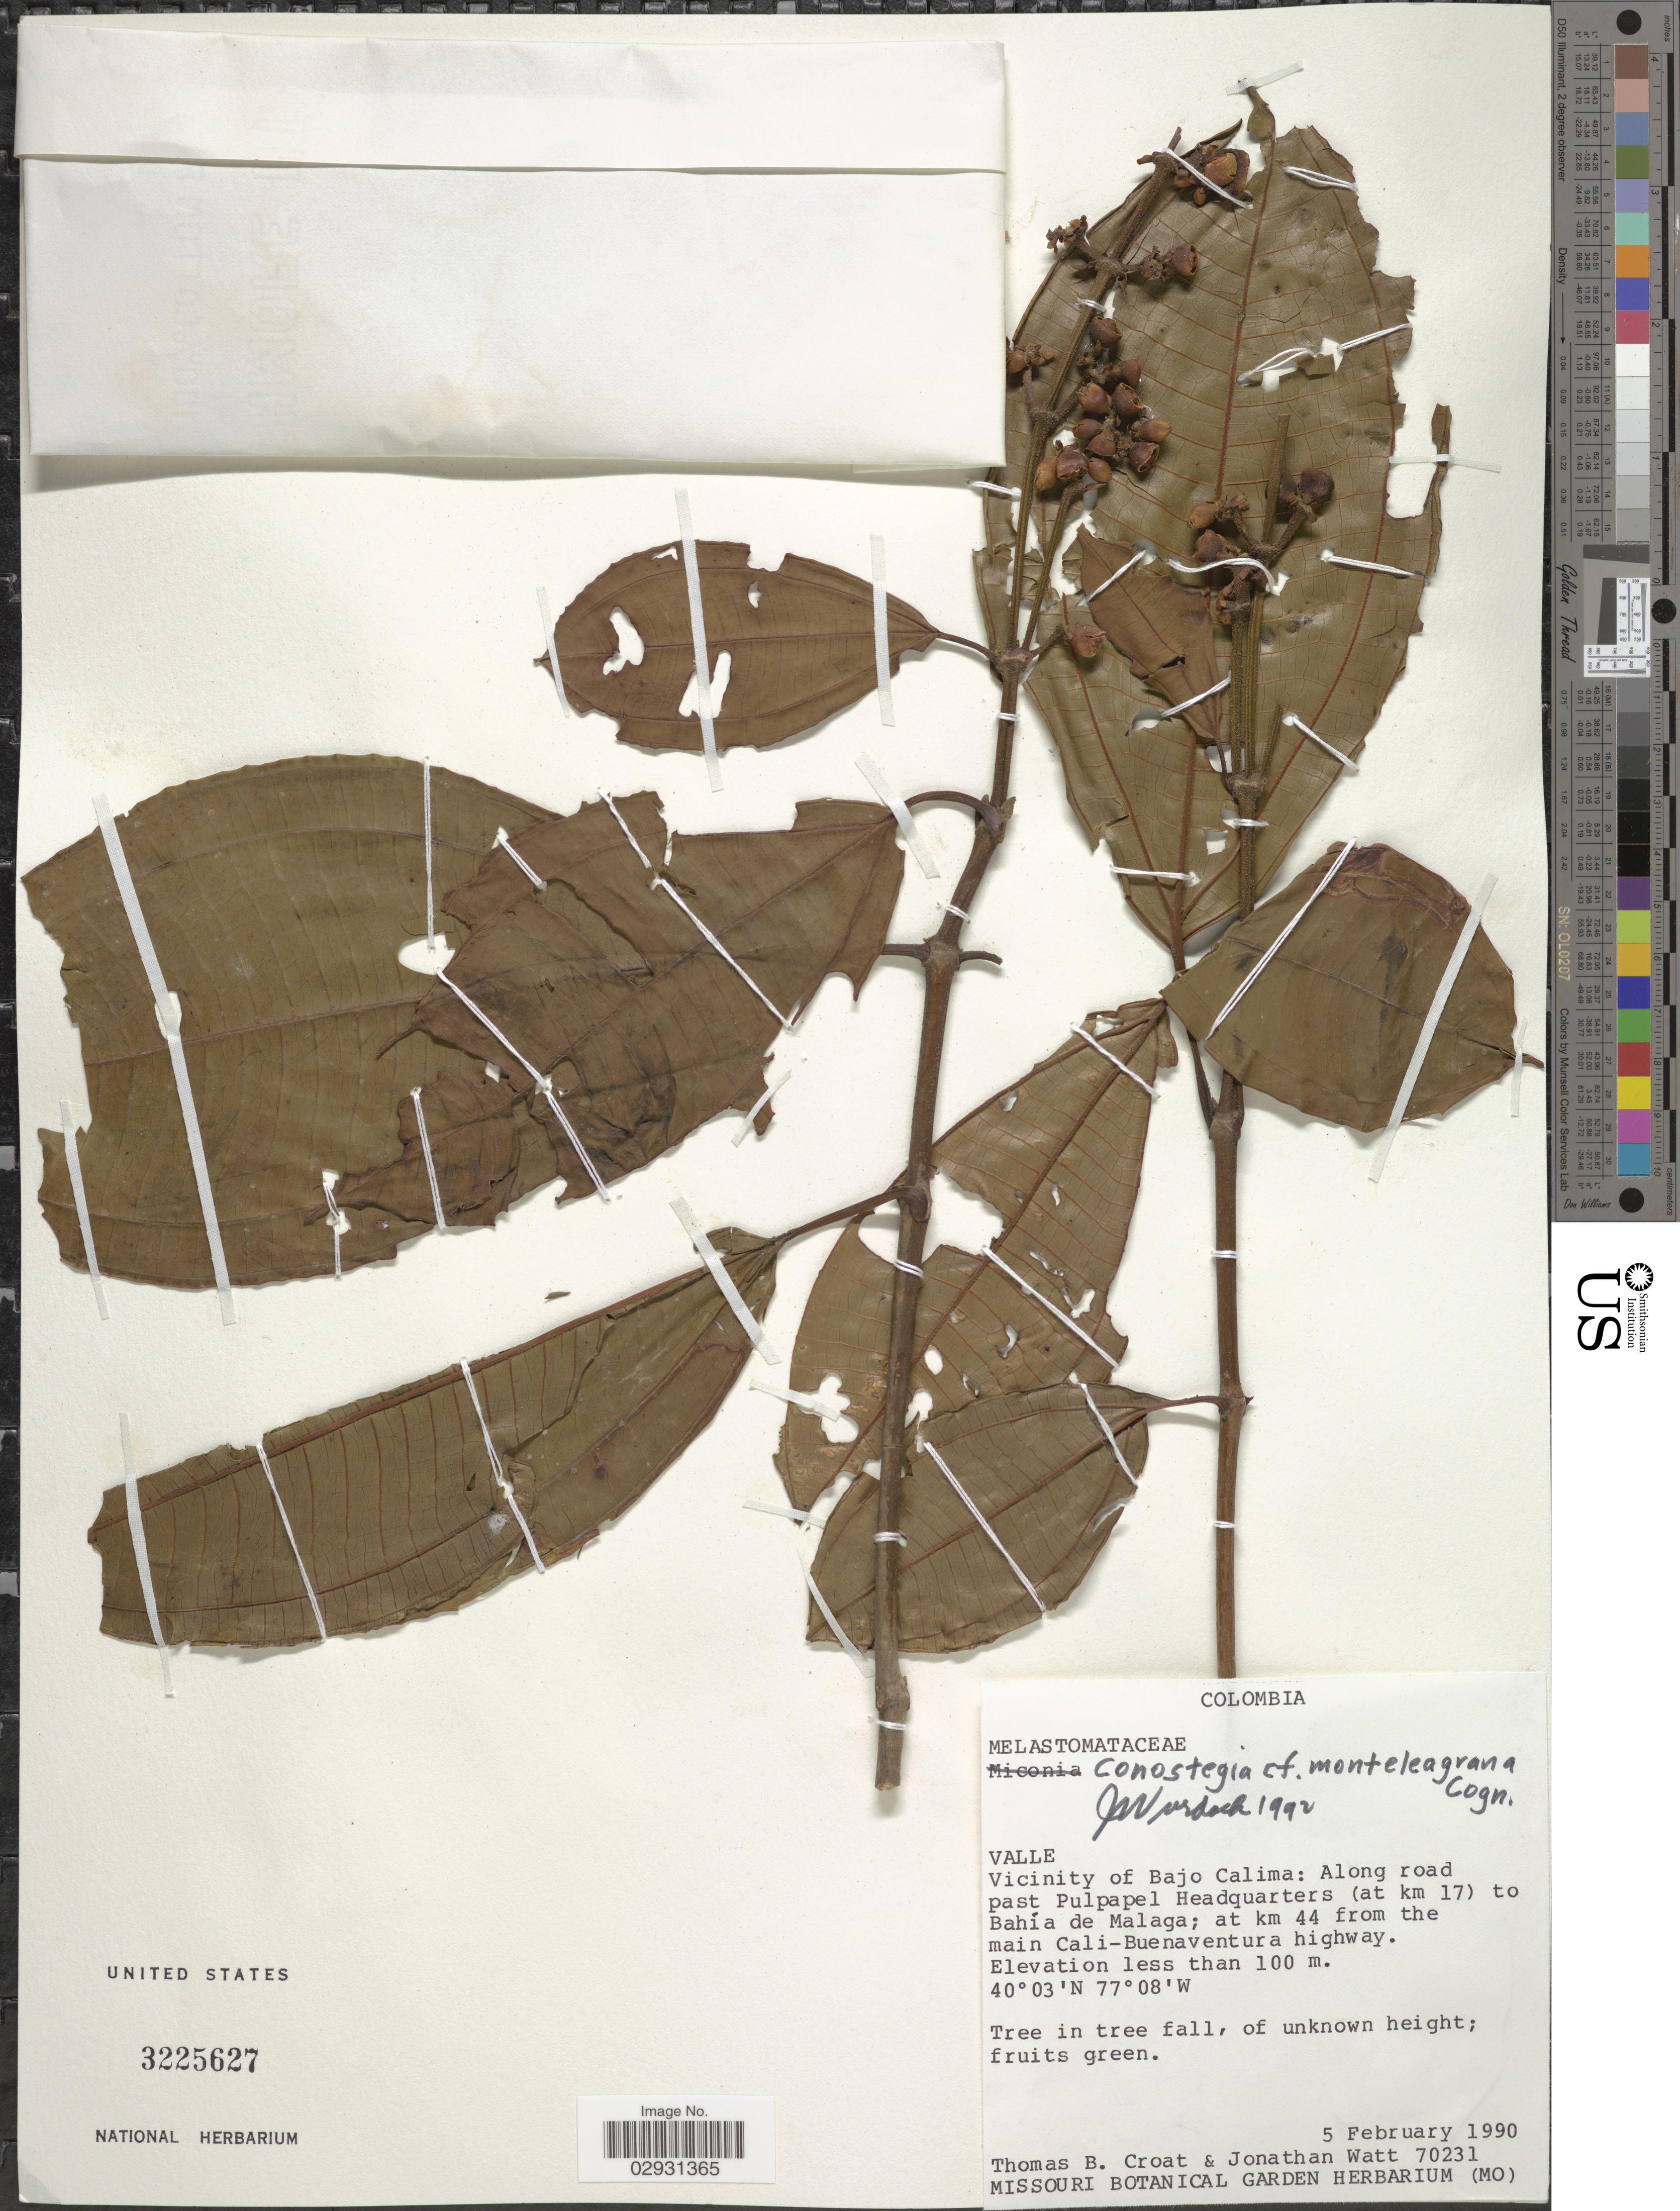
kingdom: Plantae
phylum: Tracheophyta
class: Magnoliopsida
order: Myrtales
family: Melastomataceae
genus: Conostegia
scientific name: Conostegia monteleagrana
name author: Cogn.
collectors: T. B. Croat & J. Watt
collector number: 70231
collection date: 1990-02-05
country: Colombia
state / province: Valle del Cauca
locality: Vicinity of Bajo Calima: Along road past Pulpapel Headquarters (at km 17) to Bahía de Malaga; at km 44 from the main Cali-Buenaventura highway.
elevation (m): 100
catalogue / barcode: US 3225627